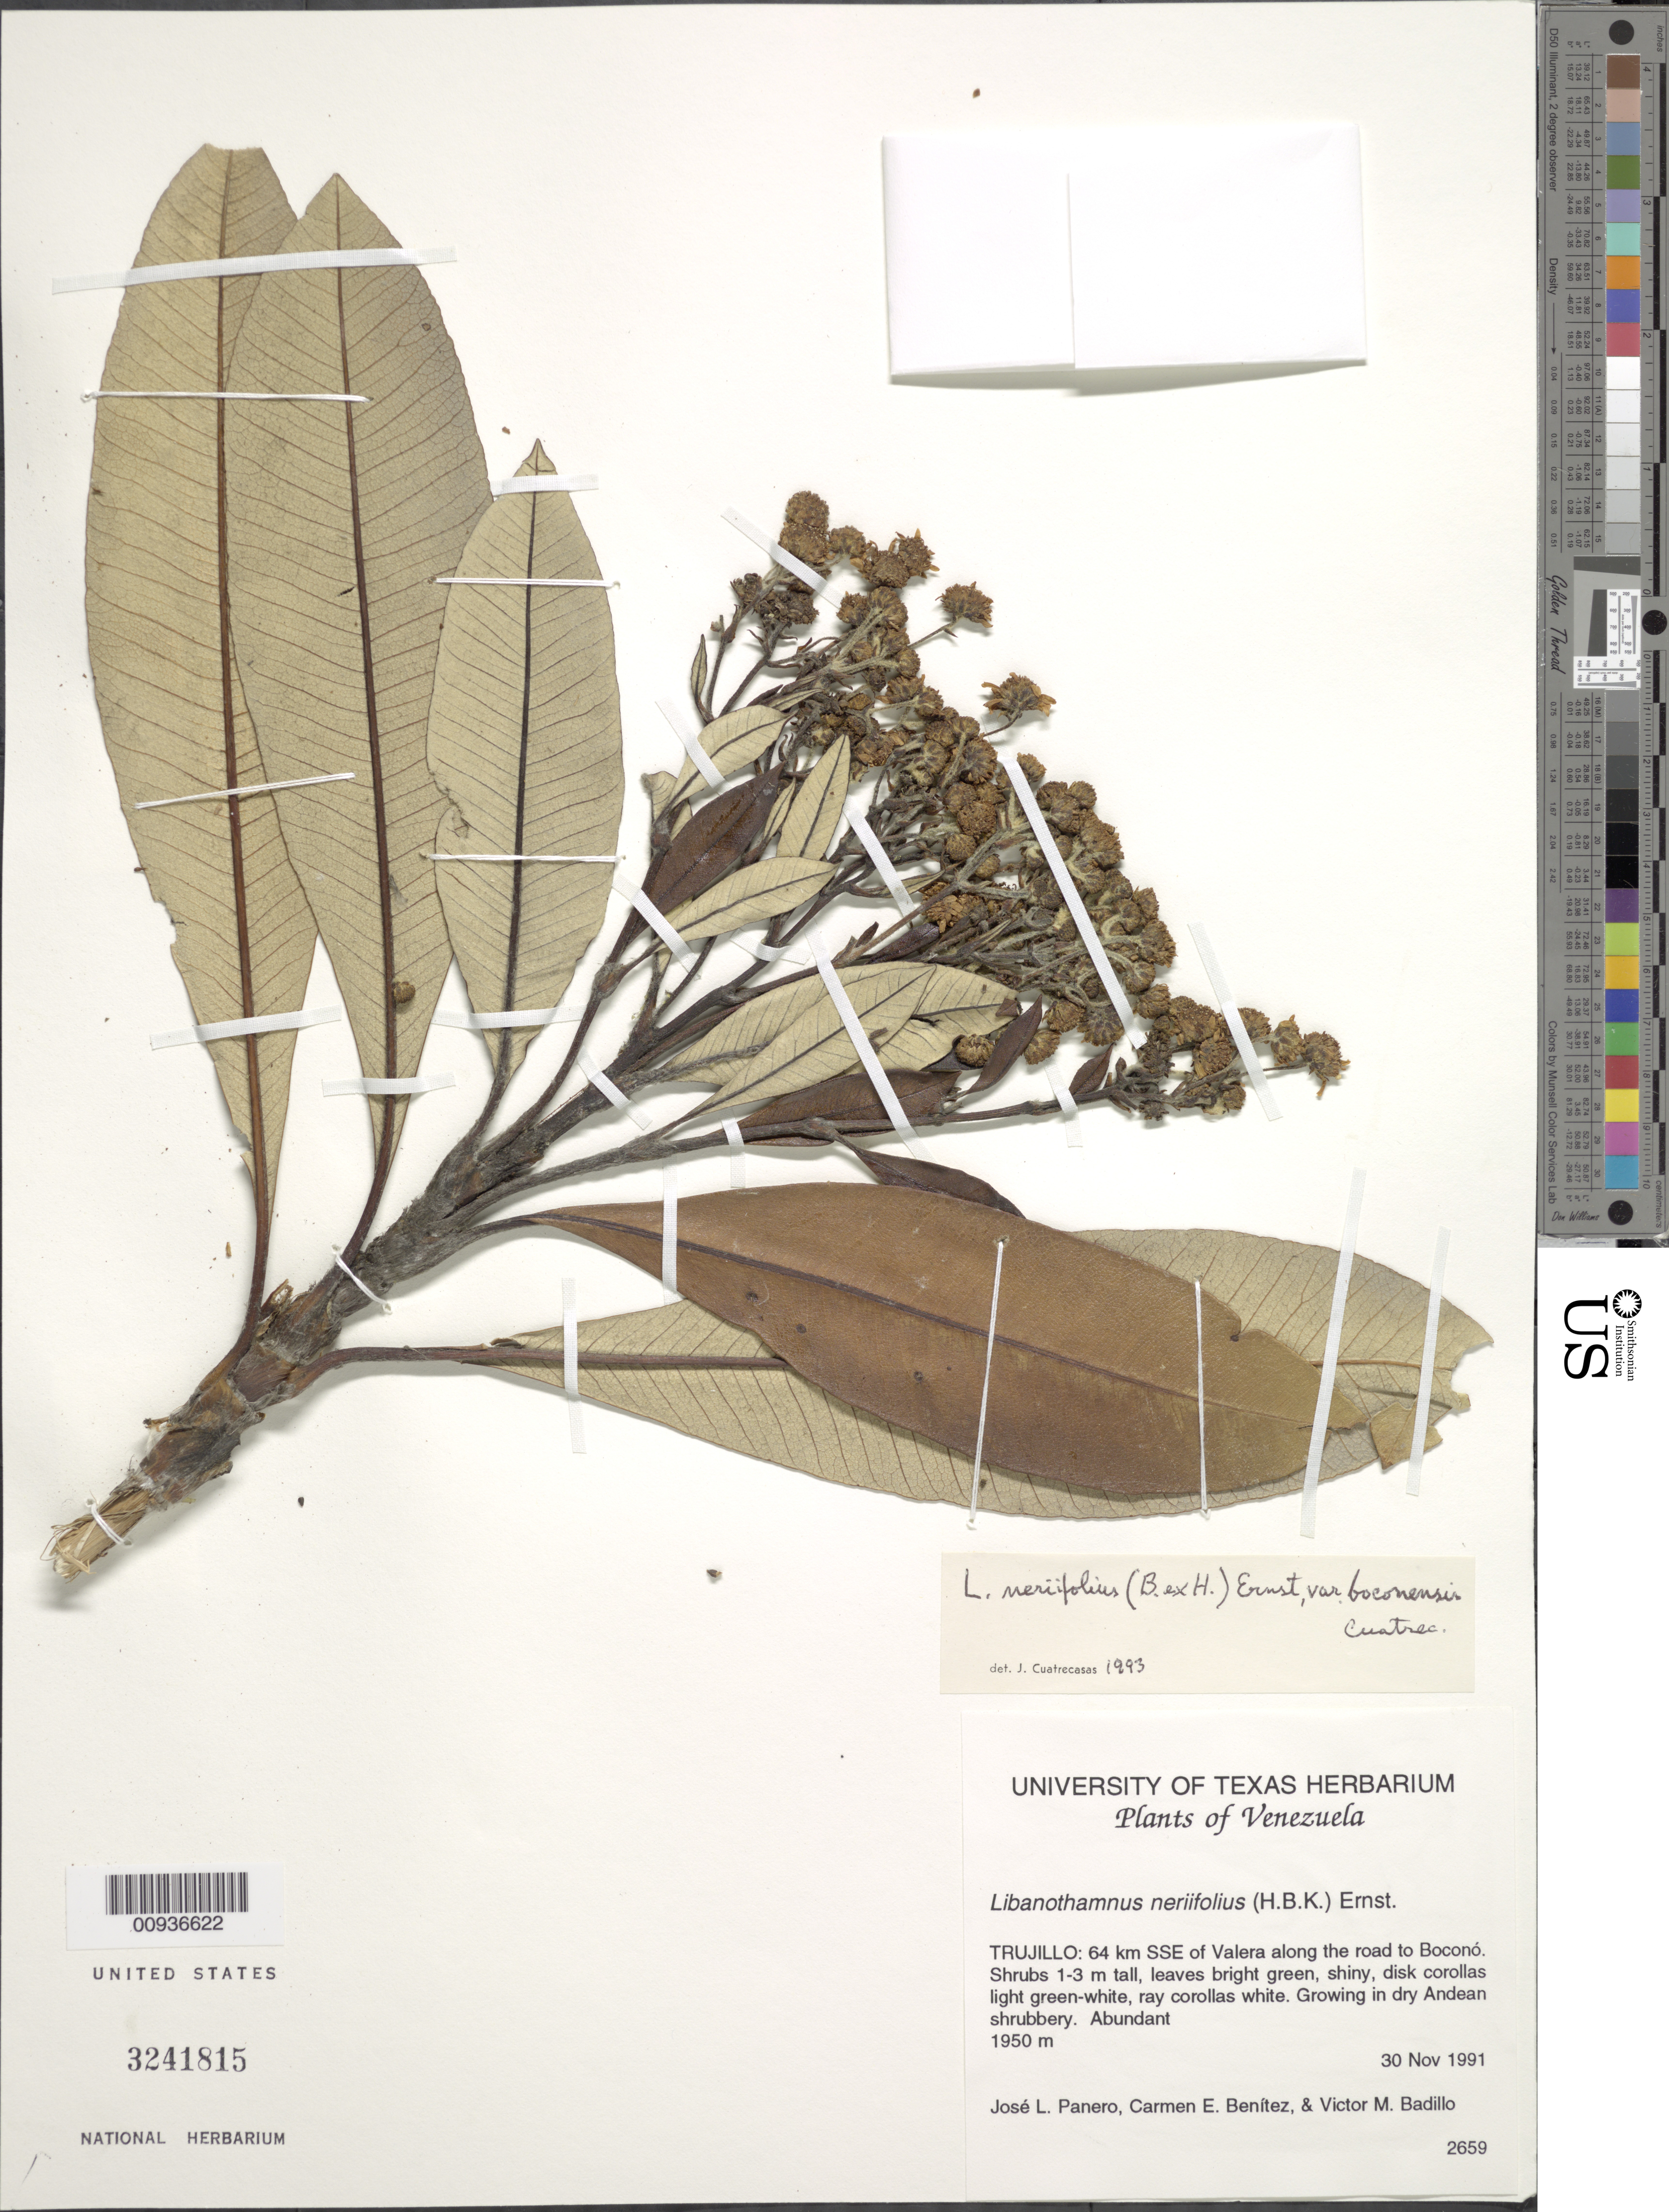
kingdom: Plantae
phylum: Tracheophyta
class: Magnoliopsida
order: Asterales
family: Asteraceae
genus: Libanothamnus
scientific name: Libanothamnus neriifolius var. boconensis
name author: Cuatrec.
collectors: J. L. Panero, C. E. Benítez de Rojas & V. Badillo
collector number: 2659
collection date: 1991-11-30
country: Venezuela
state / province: Trujillo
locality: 64 km SSE of Valera alond the road to Boconó.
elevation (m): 1950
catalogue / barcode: US 3241815